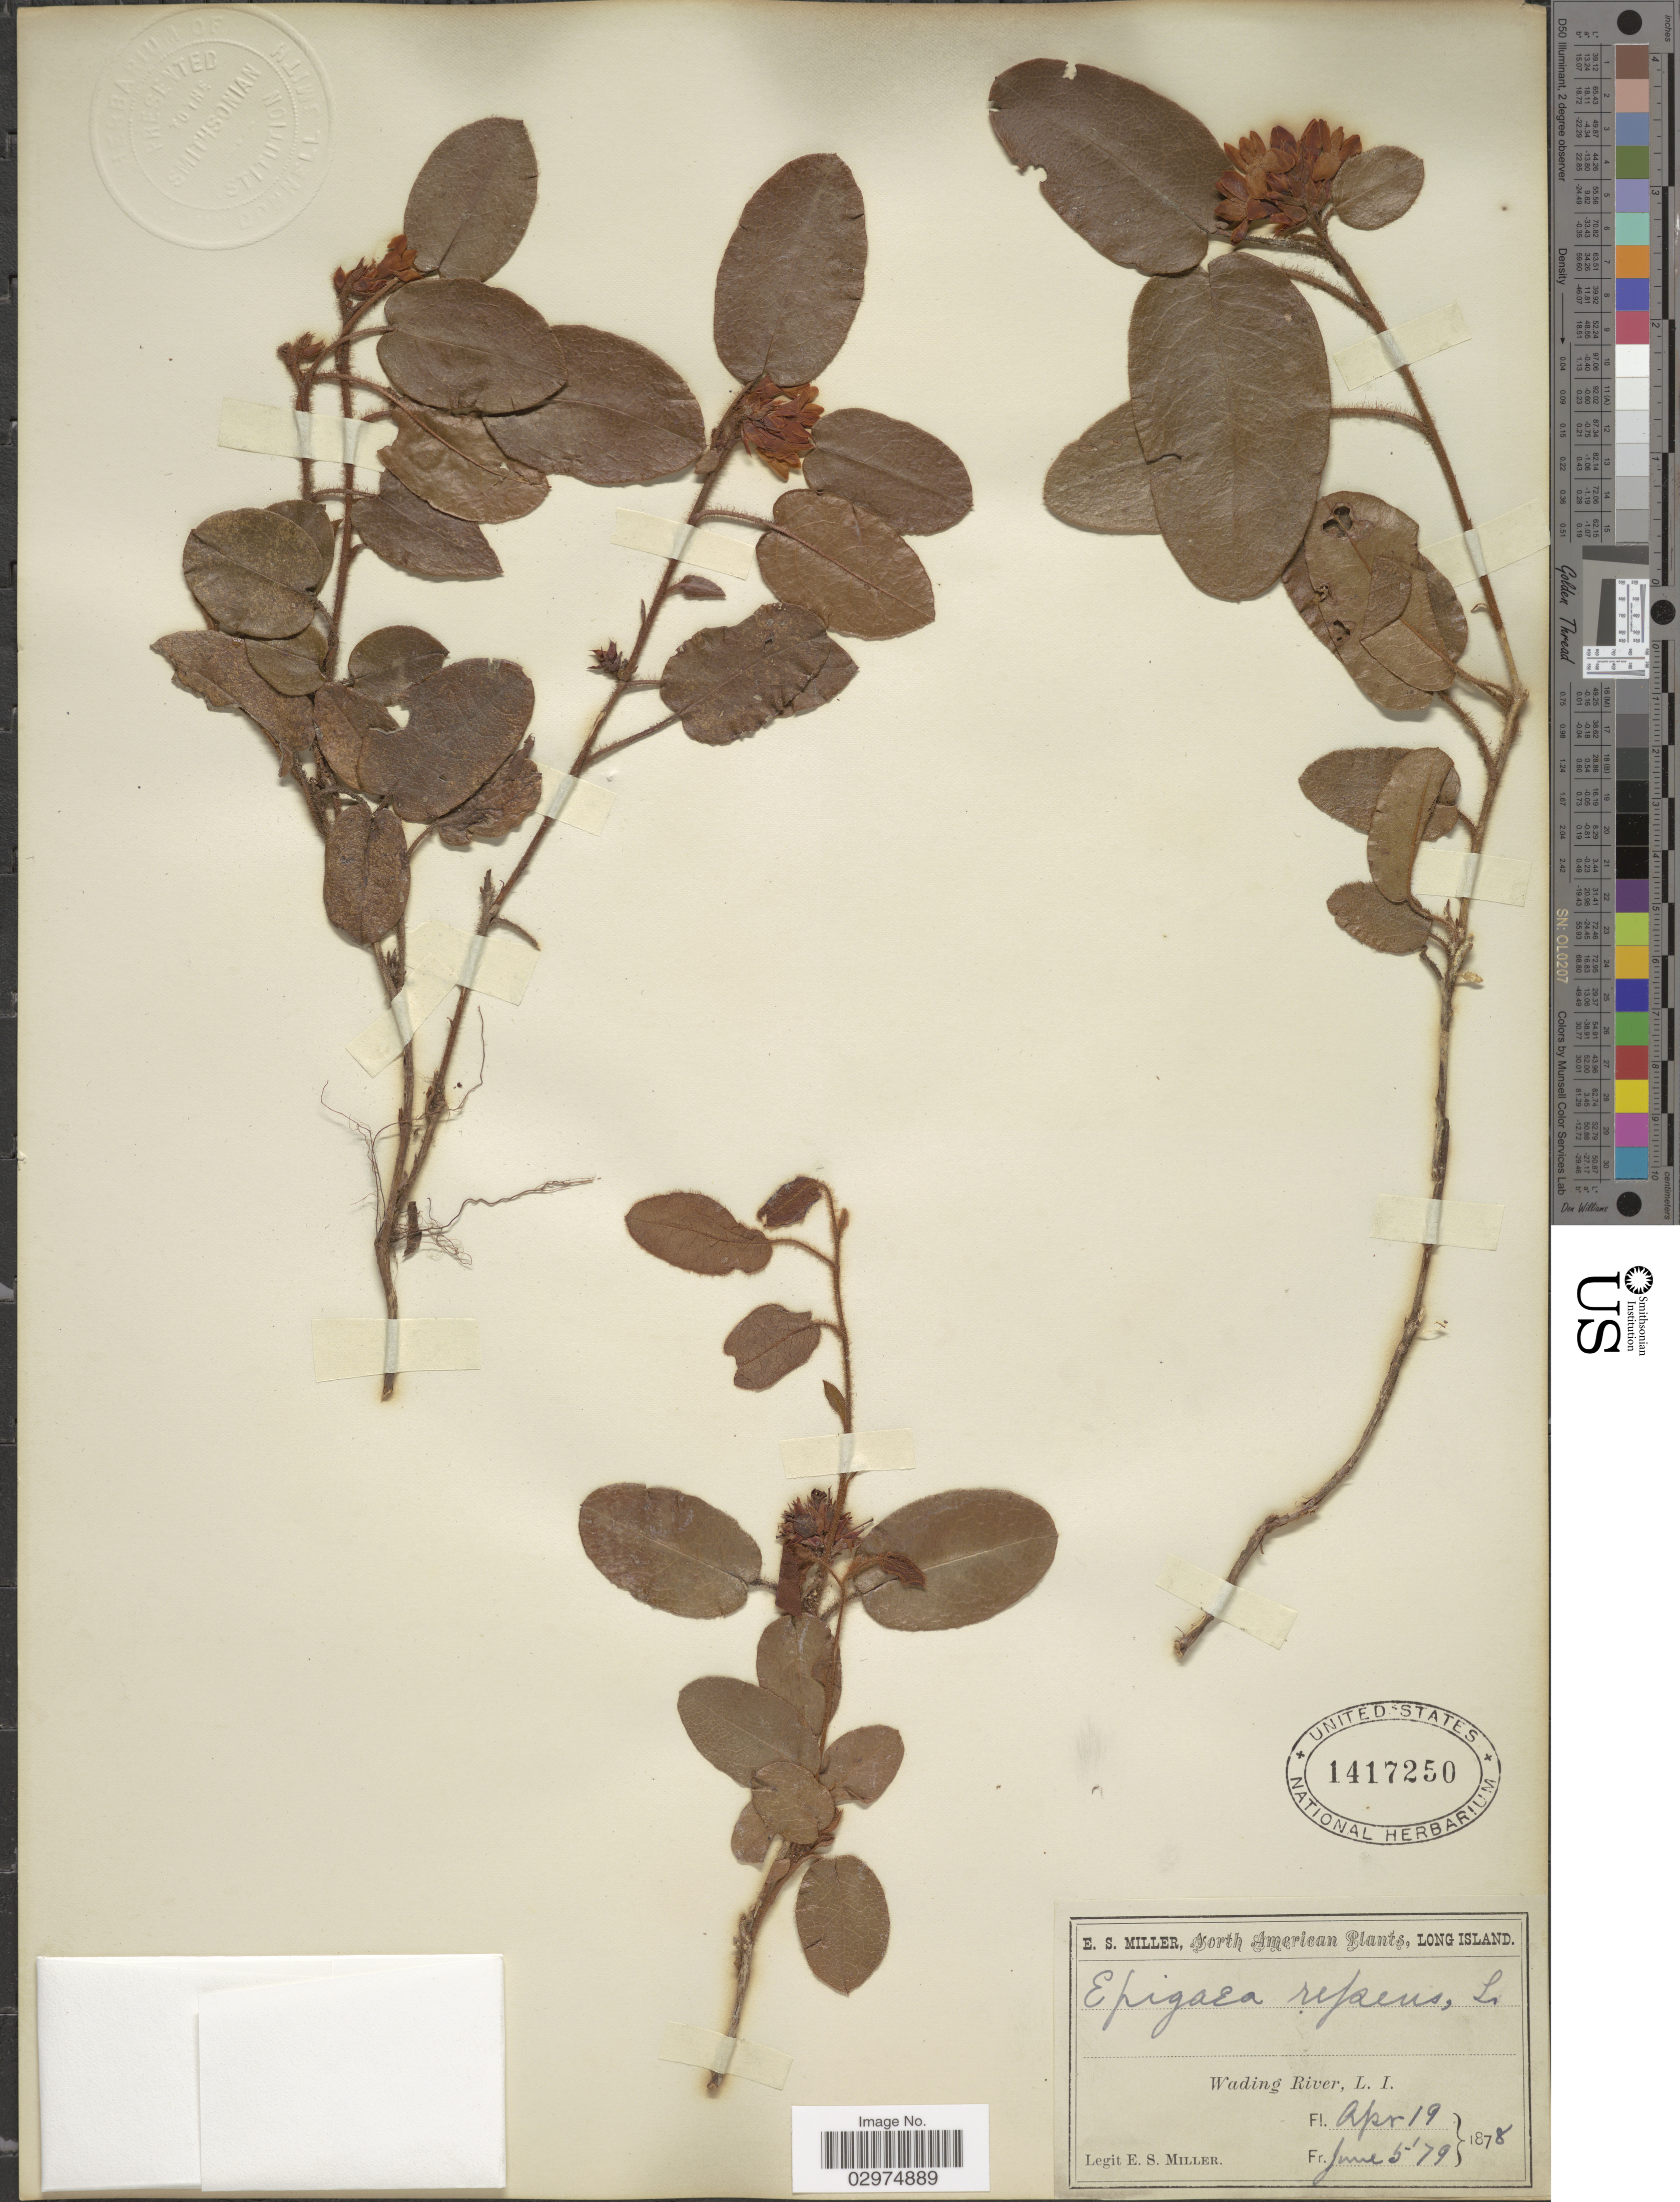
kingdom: Plantae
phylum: Tracheophyta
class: Magnoliopsida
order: Ericales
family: Ericaceae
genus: Epigaea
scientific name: Epigaea repens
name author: L.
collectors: E. S. Miller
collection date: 1878-04-19/1879-06-05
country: United States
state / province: New York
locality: Long Island. Wading River, L.I.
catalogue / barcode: US 1417250